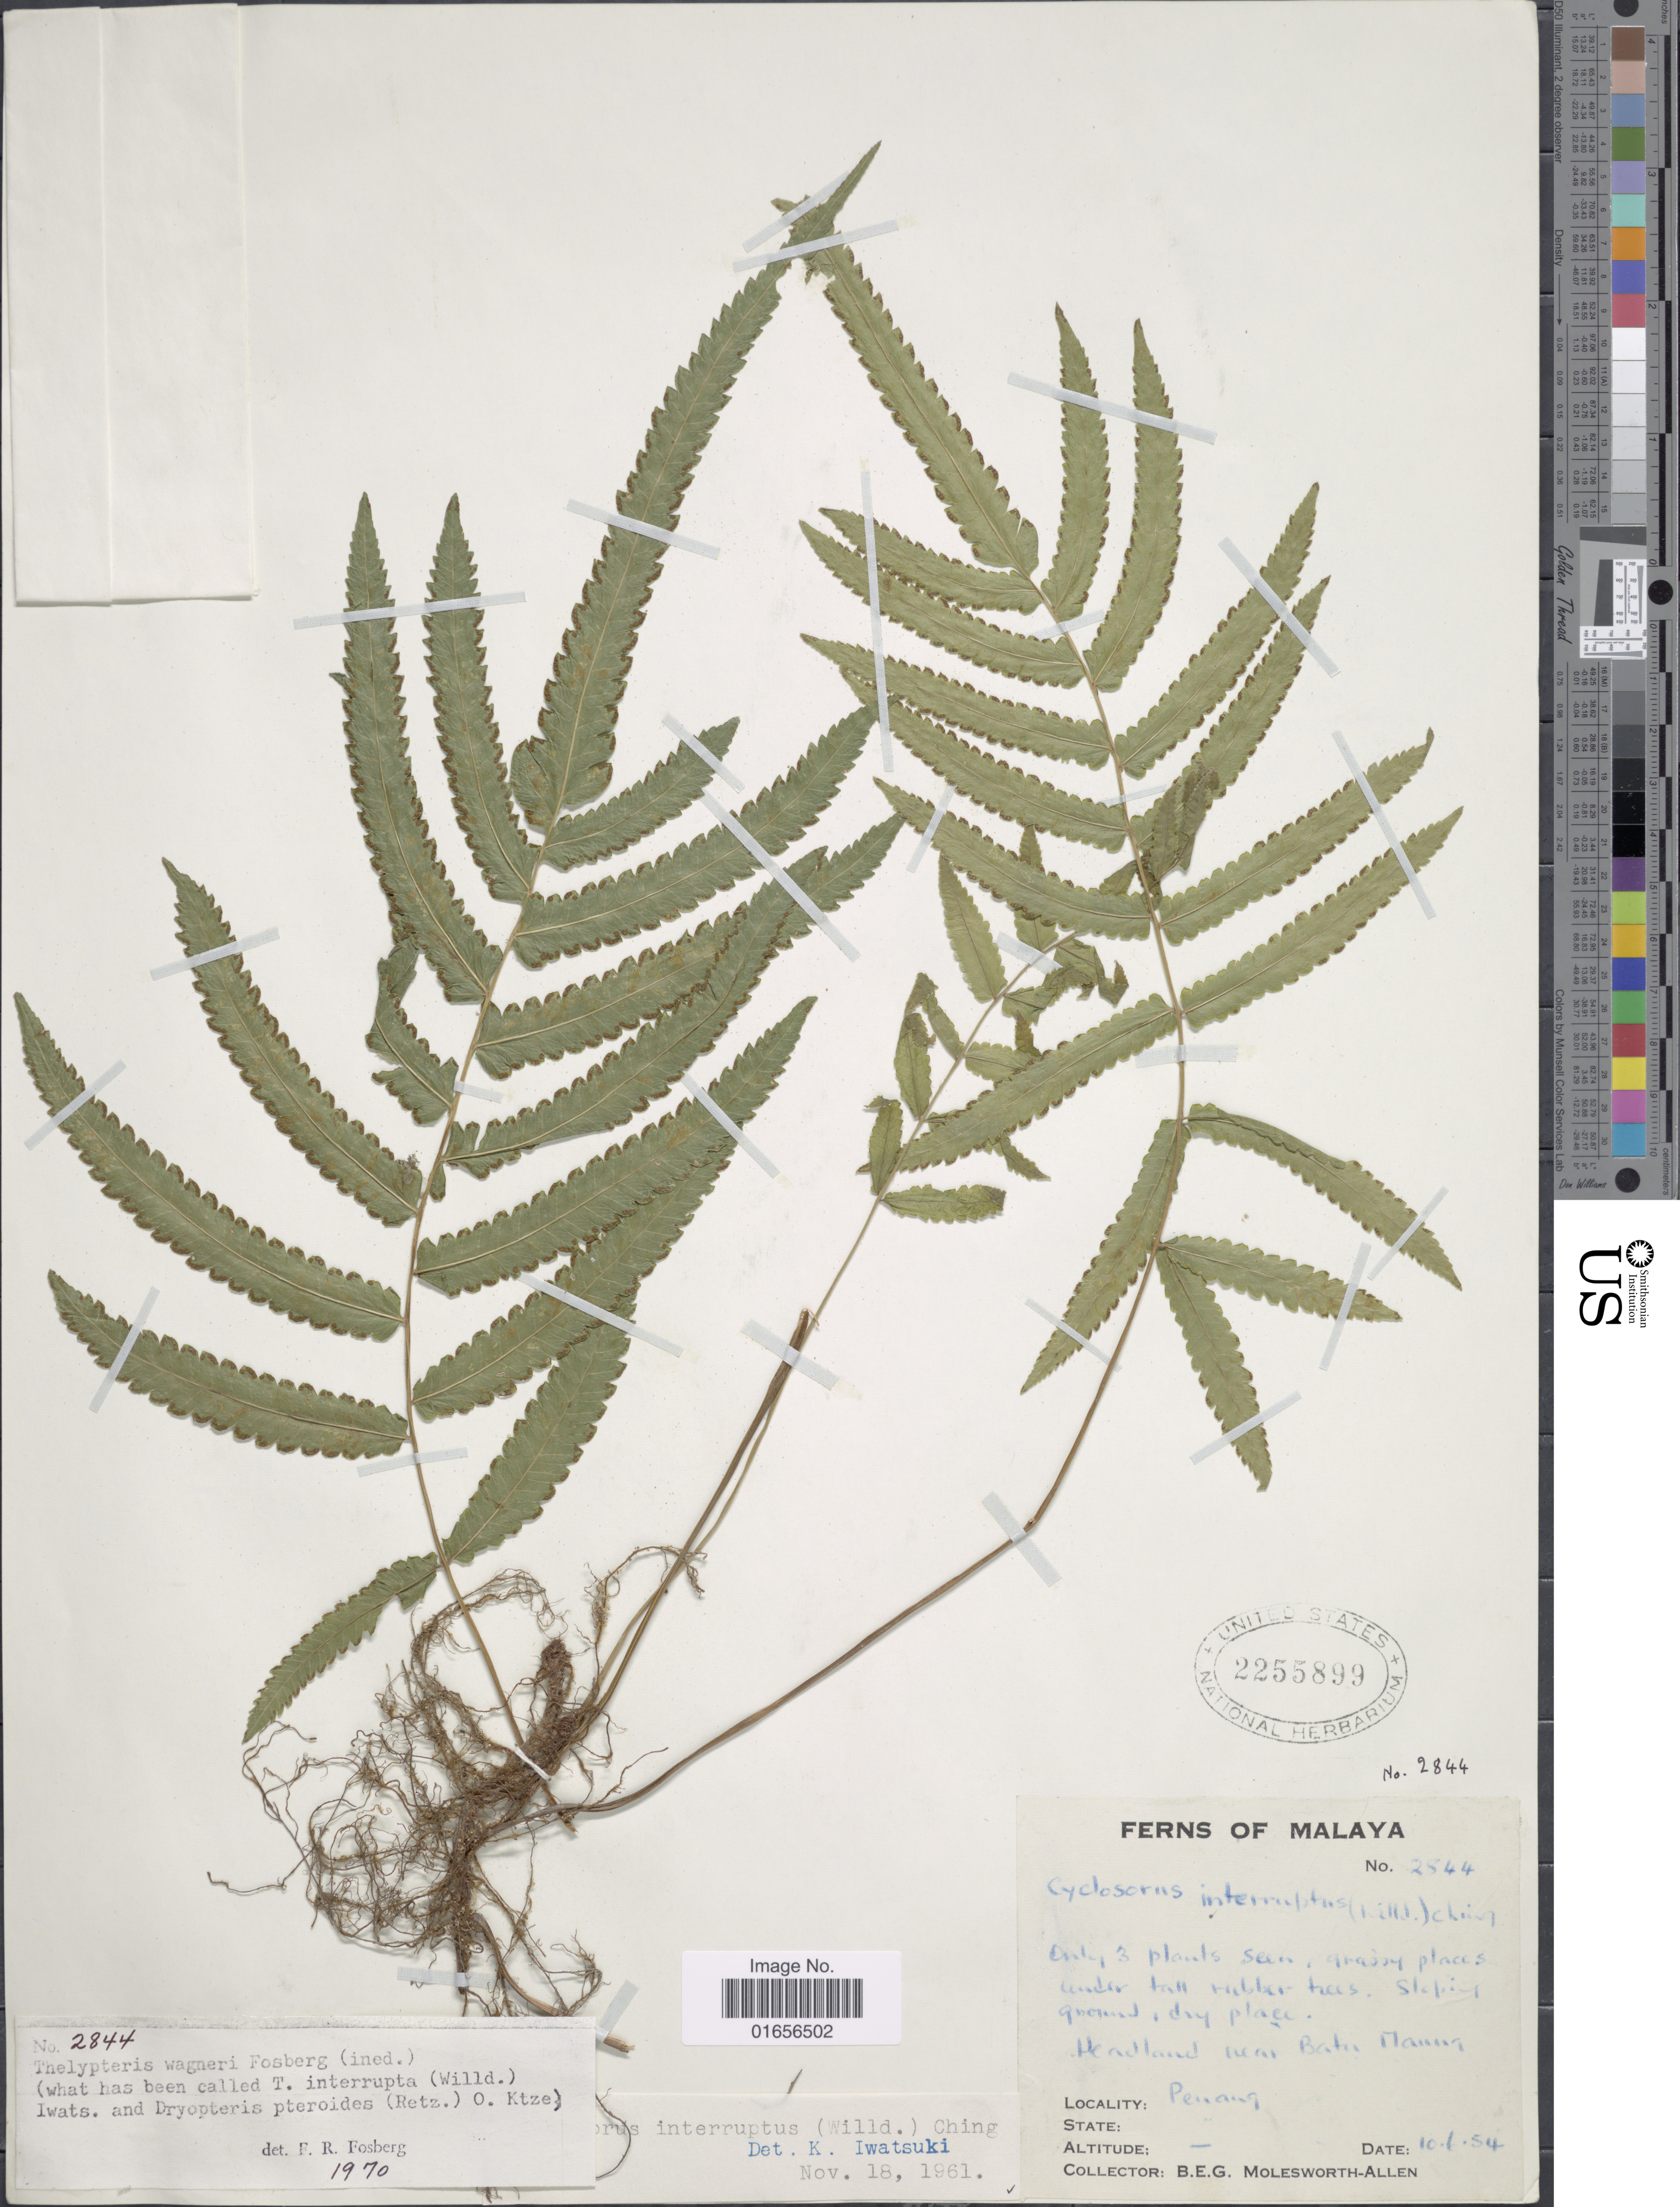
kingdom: Plantae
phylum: Tracheophyta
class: Polypodiopsida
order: Polypodiales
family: Thelypteridaceae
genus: Amphineuron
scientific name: Amphineuron terminans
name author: (J. Sm. ex Hook.) Holttum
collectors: B. E. G. Molesworth-Allen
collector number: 2844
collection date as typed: Transcribed d/m/y: 10/1/54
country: Malaysia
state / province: Pinang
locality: Headland near Batu Maung, Malaya.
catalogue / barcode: US 2255899